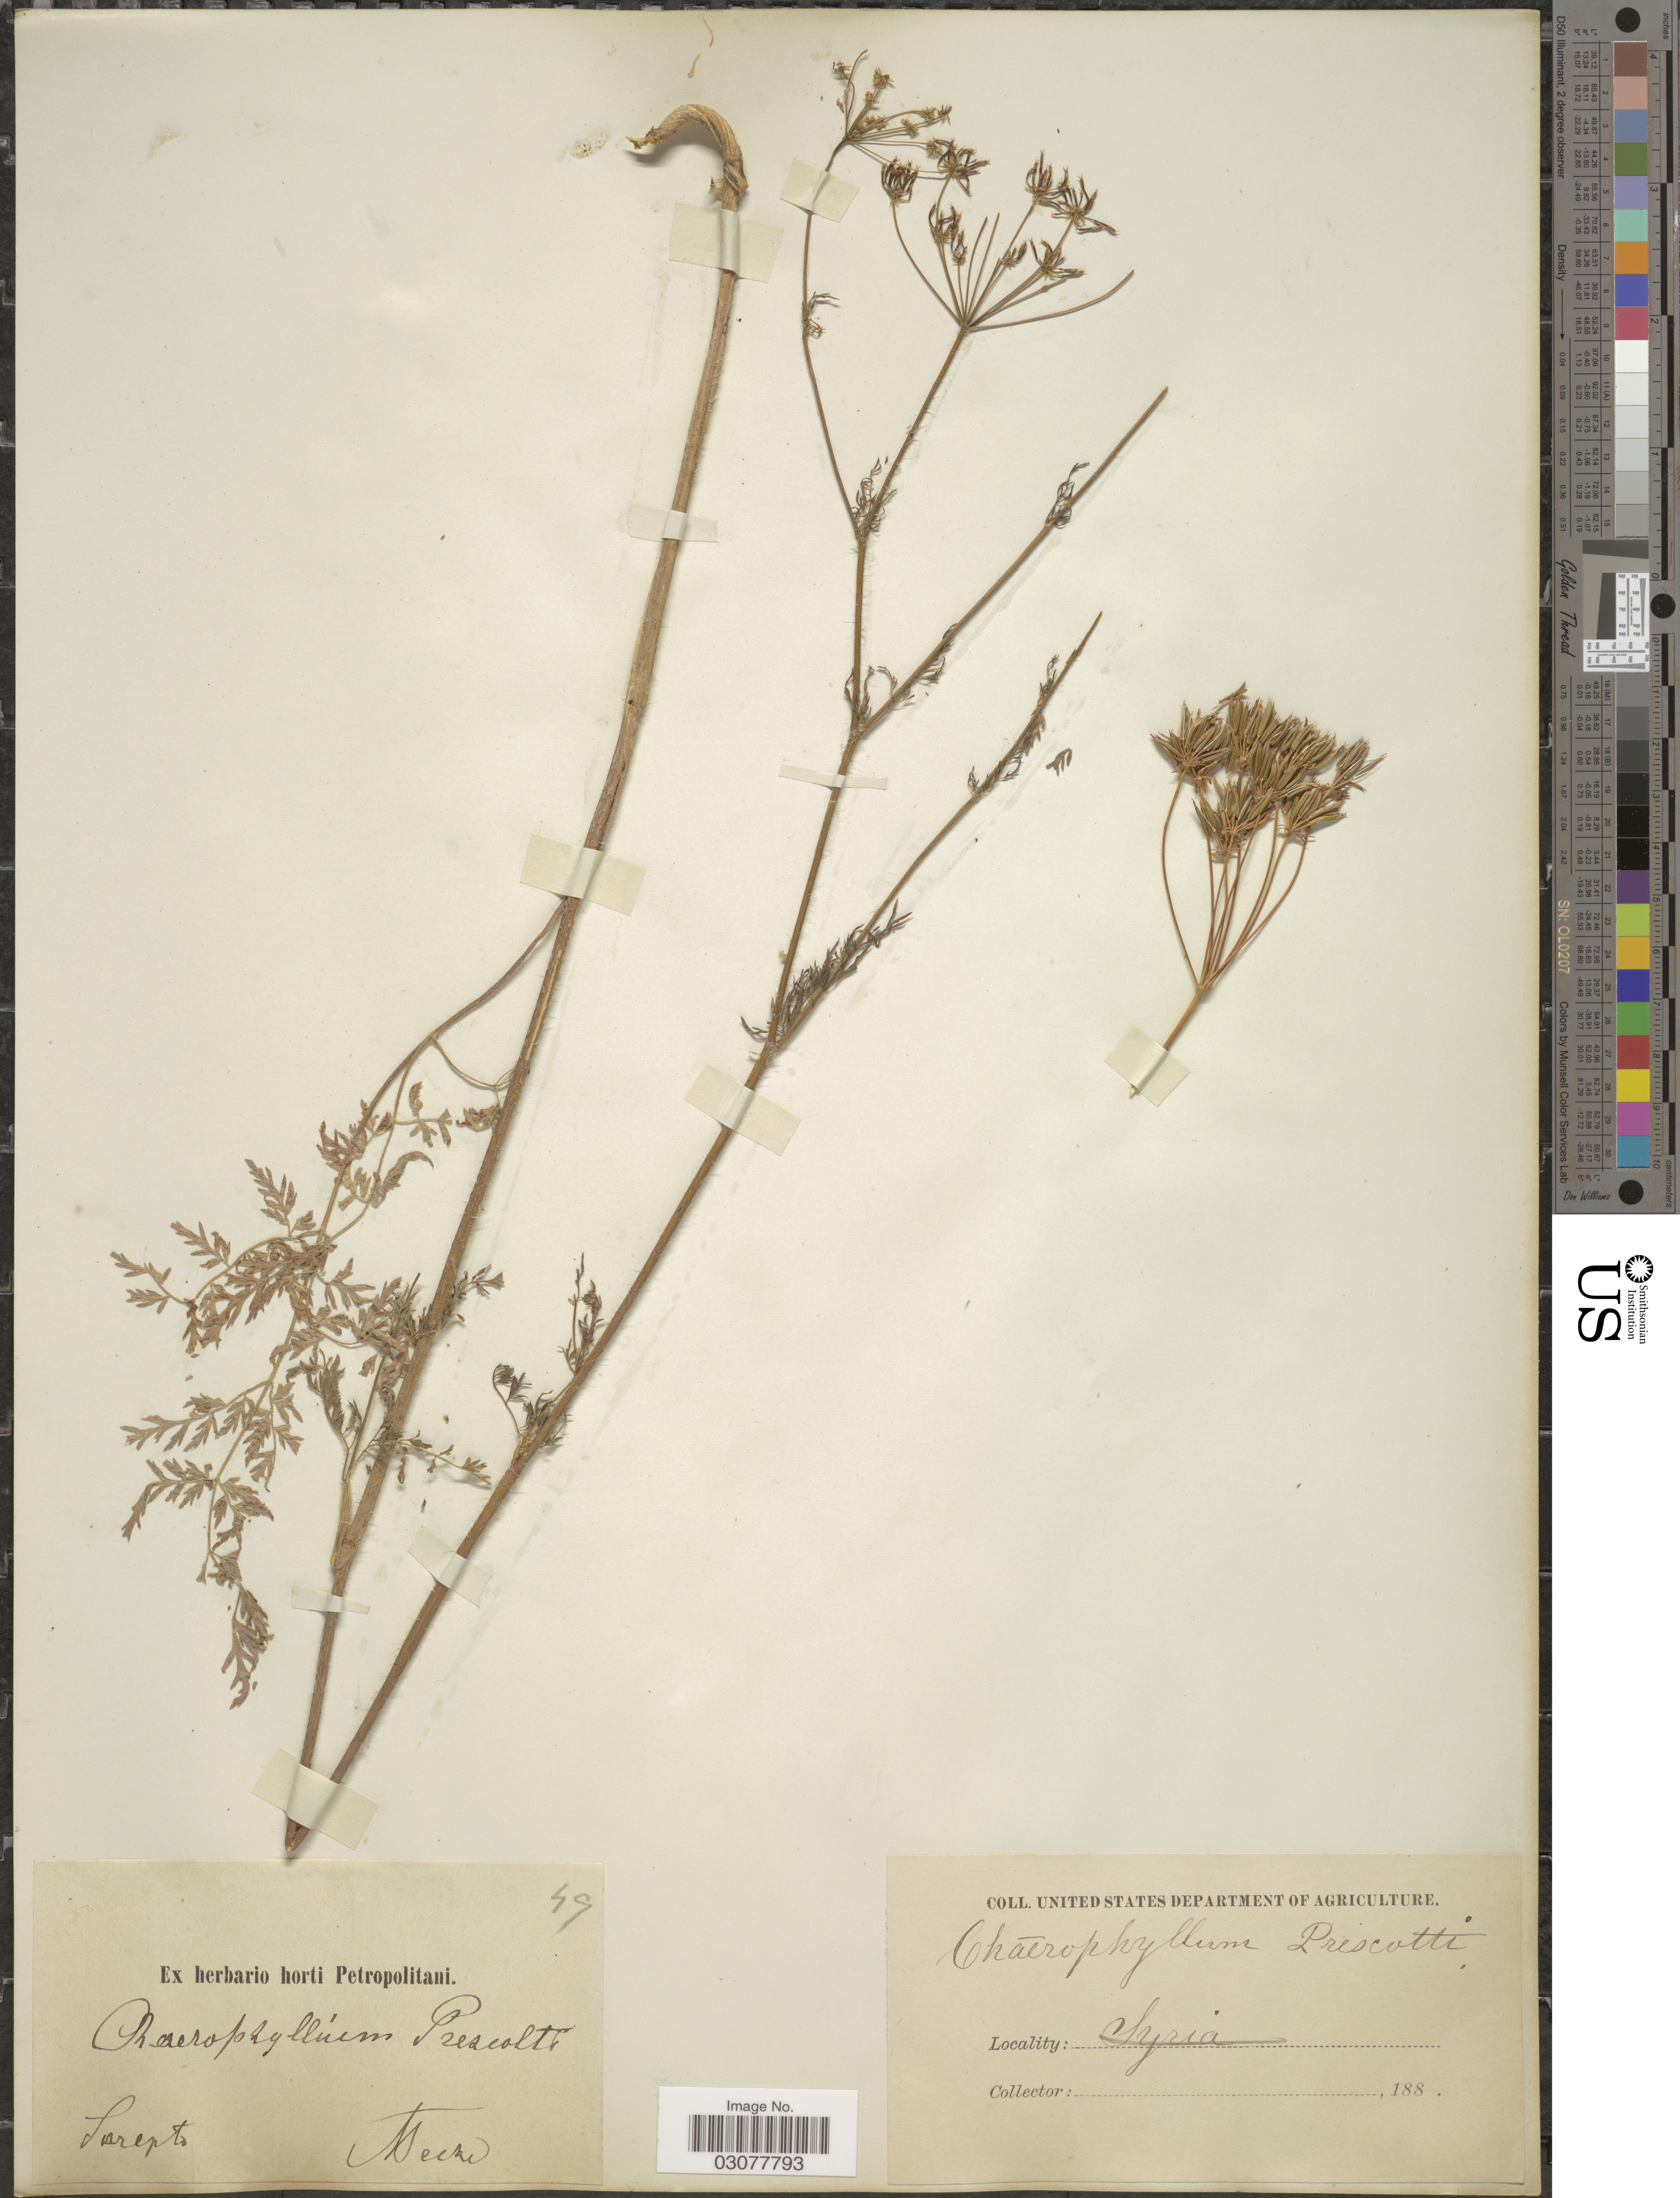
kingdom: Plantae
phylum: Tracheophyta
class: Magnoliopsida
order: Apiales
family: Apiaceae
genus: Chaerophyllum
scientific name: Chaerophyllum prescottii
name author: DC.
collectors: -. Becker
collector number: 49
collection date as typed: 188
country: Russian Federation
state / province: Volgograd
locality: Sarepta.